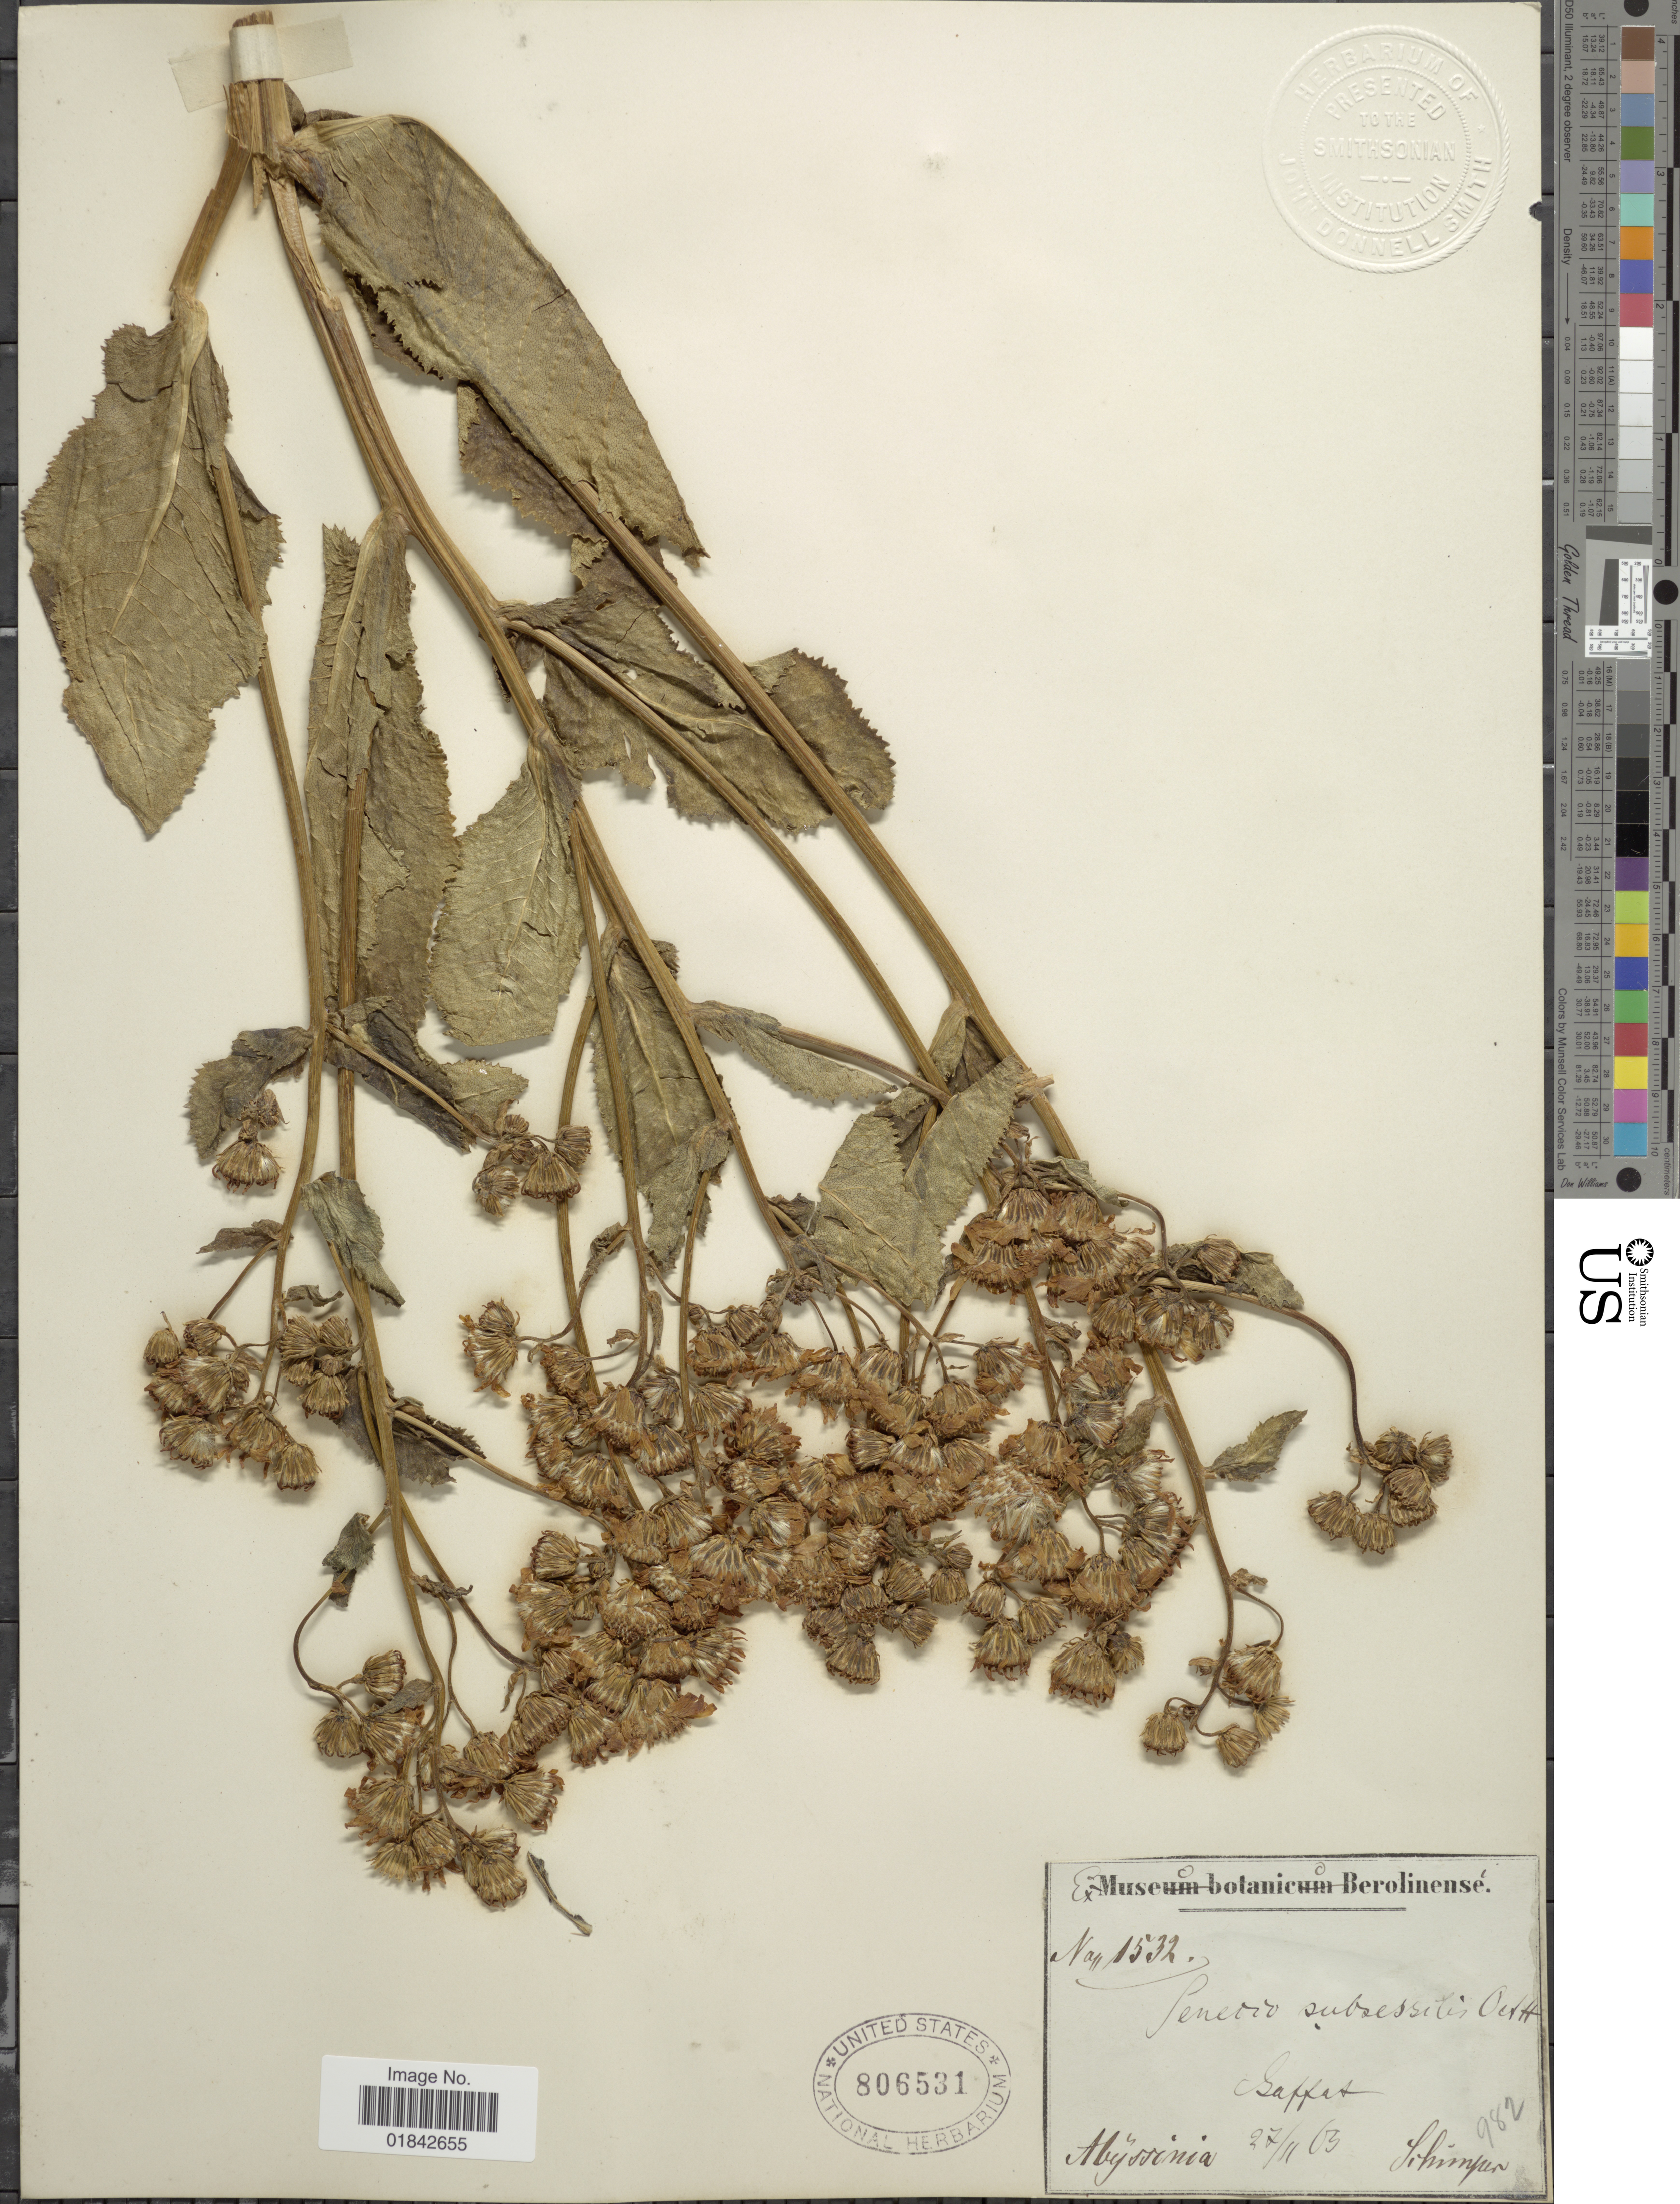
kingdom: Plantae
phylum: Tracheophyta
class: Magnoliopsida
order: Asterales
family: Asteraceae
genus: Senecio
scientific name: Senecio subsessilis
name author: Oliv. & Hiern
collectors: -. Schimper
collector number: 1532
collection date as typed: Transcribed d/m/y: 27/11/63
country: Eritrea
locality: Saffat, Abyssinia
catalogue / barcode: US 806531